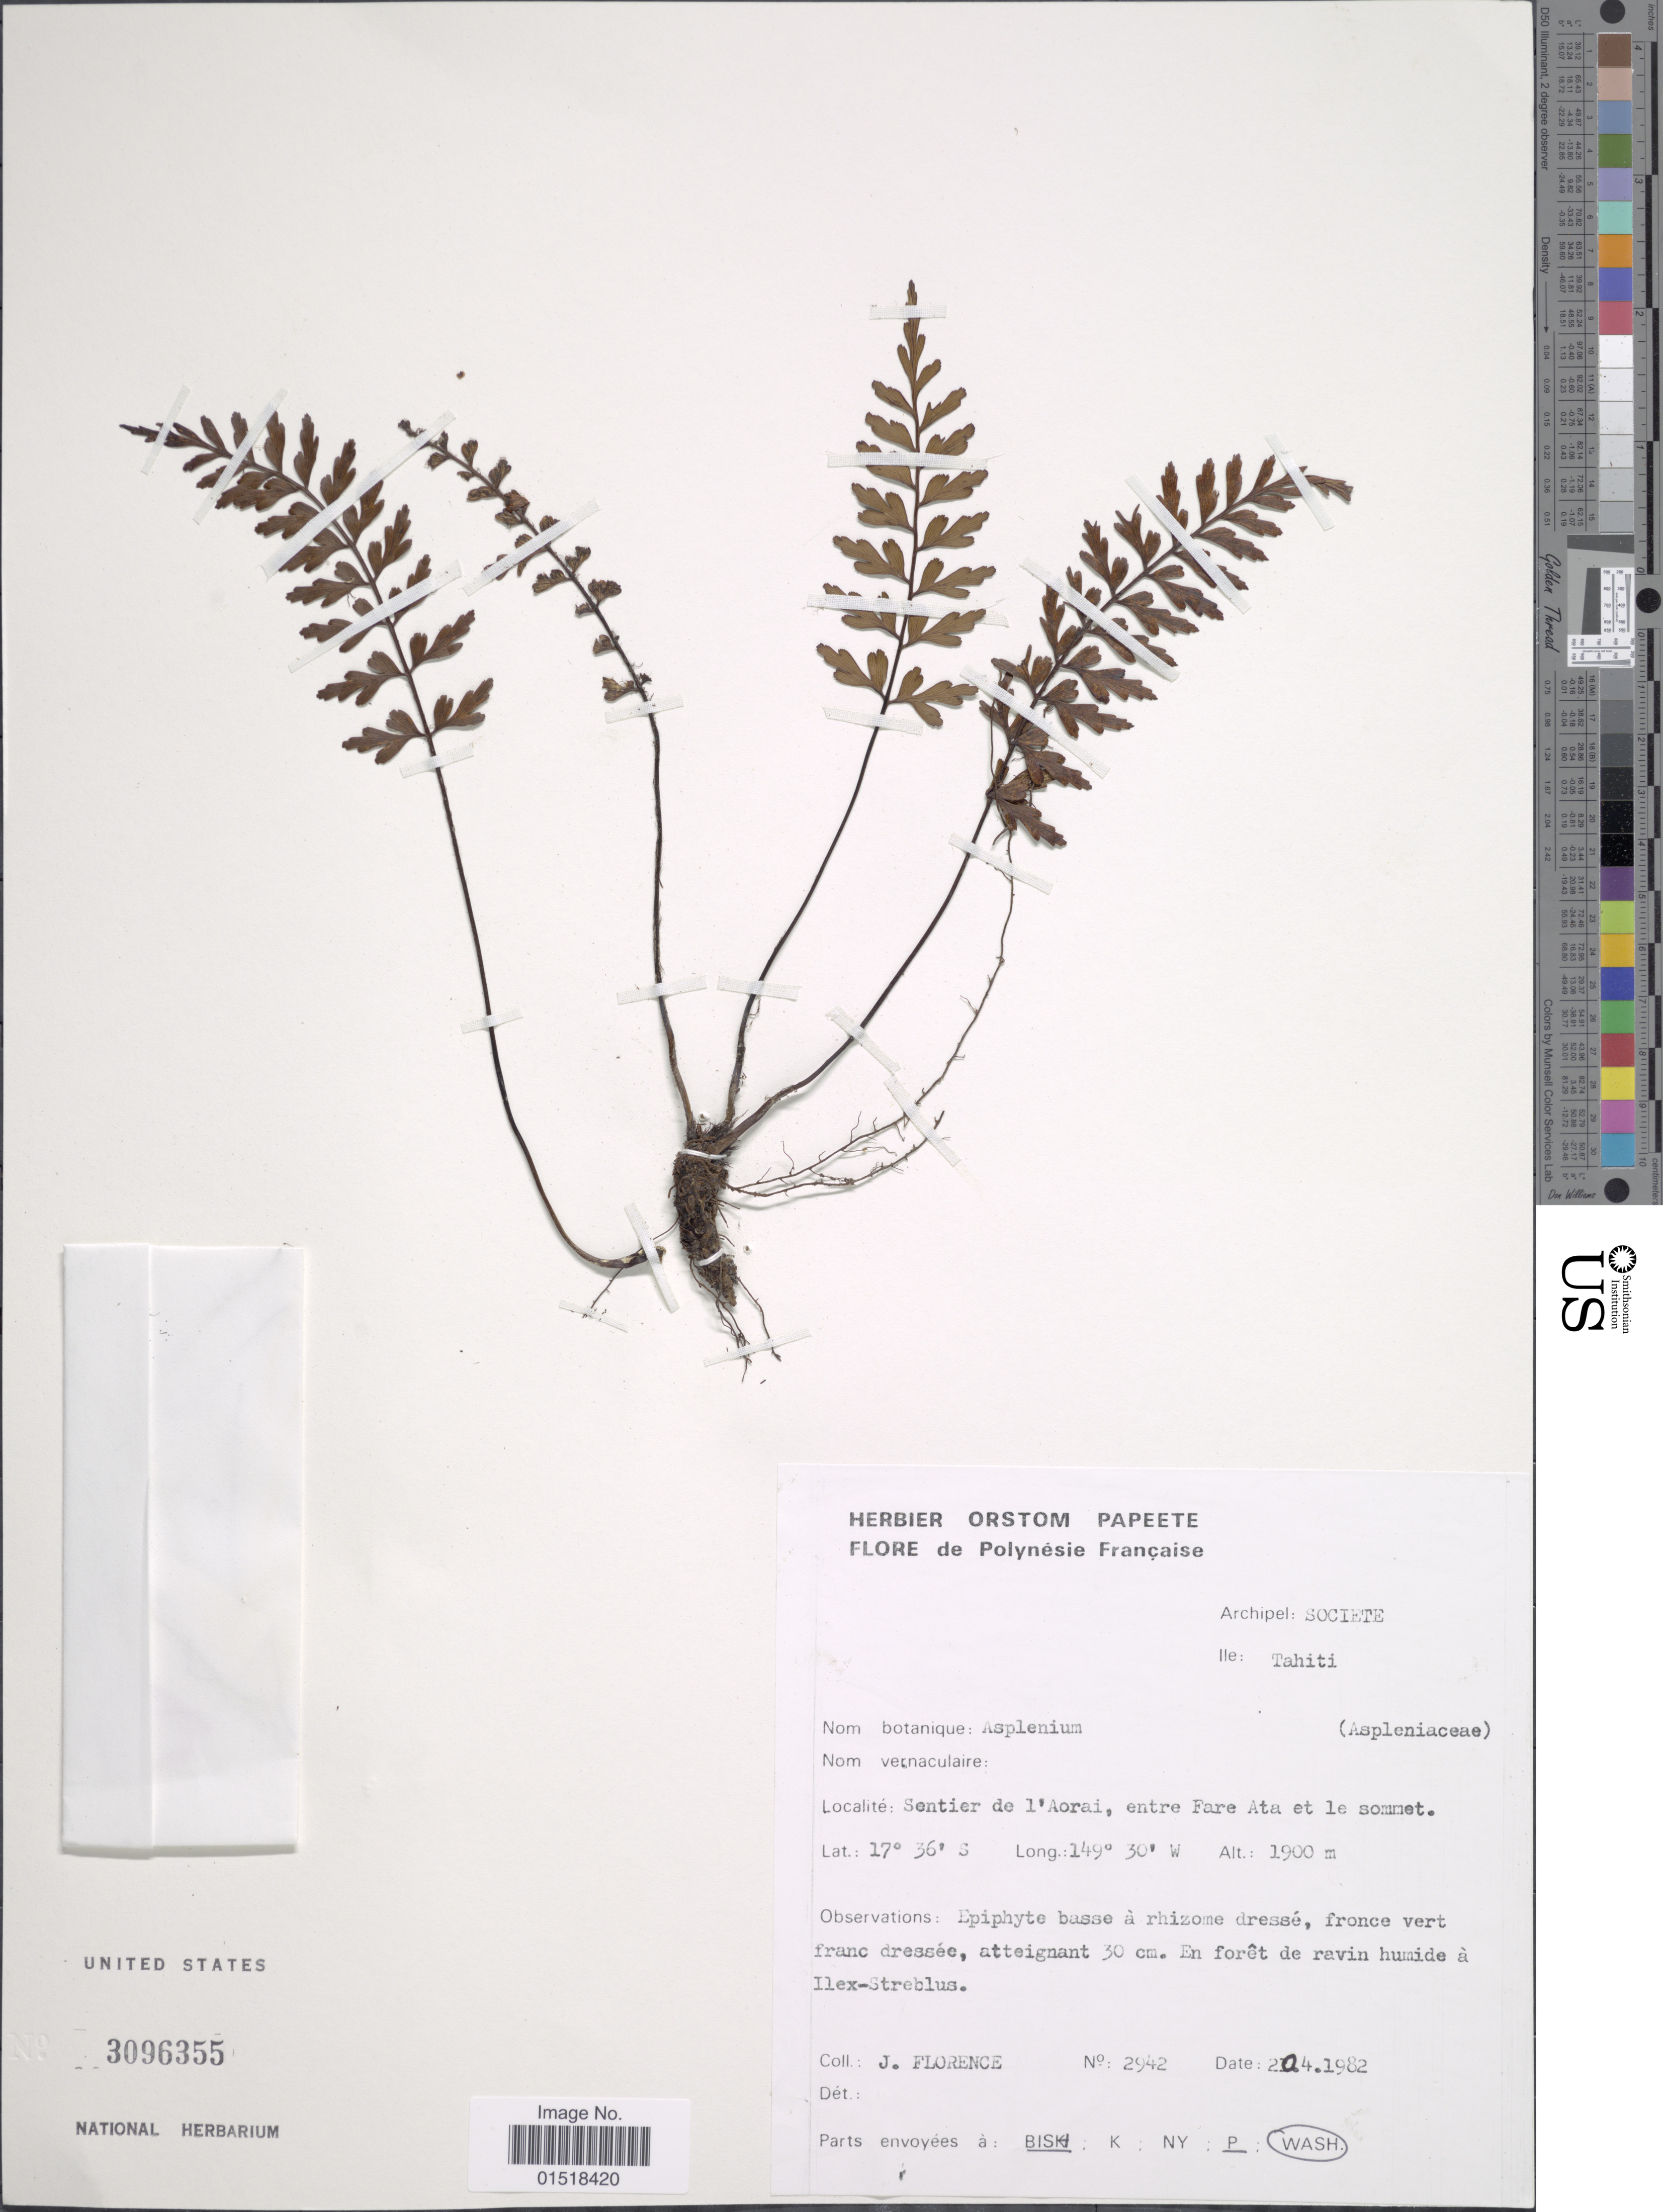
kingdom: Plantae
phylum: Tracheophyta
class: Polypodiopsida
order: Polypodiales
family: Aspleniaceae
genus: Asplenium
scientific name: Asplenium sp.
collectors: J. Florence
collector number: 2942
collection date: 1982-04-20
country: French Polynesia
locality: Archipel: Societe. Ile: Tahiti. Sentier de l'Aorai, entre Fare Ata et le sommet.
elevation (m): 1900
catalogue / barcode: US 3096355